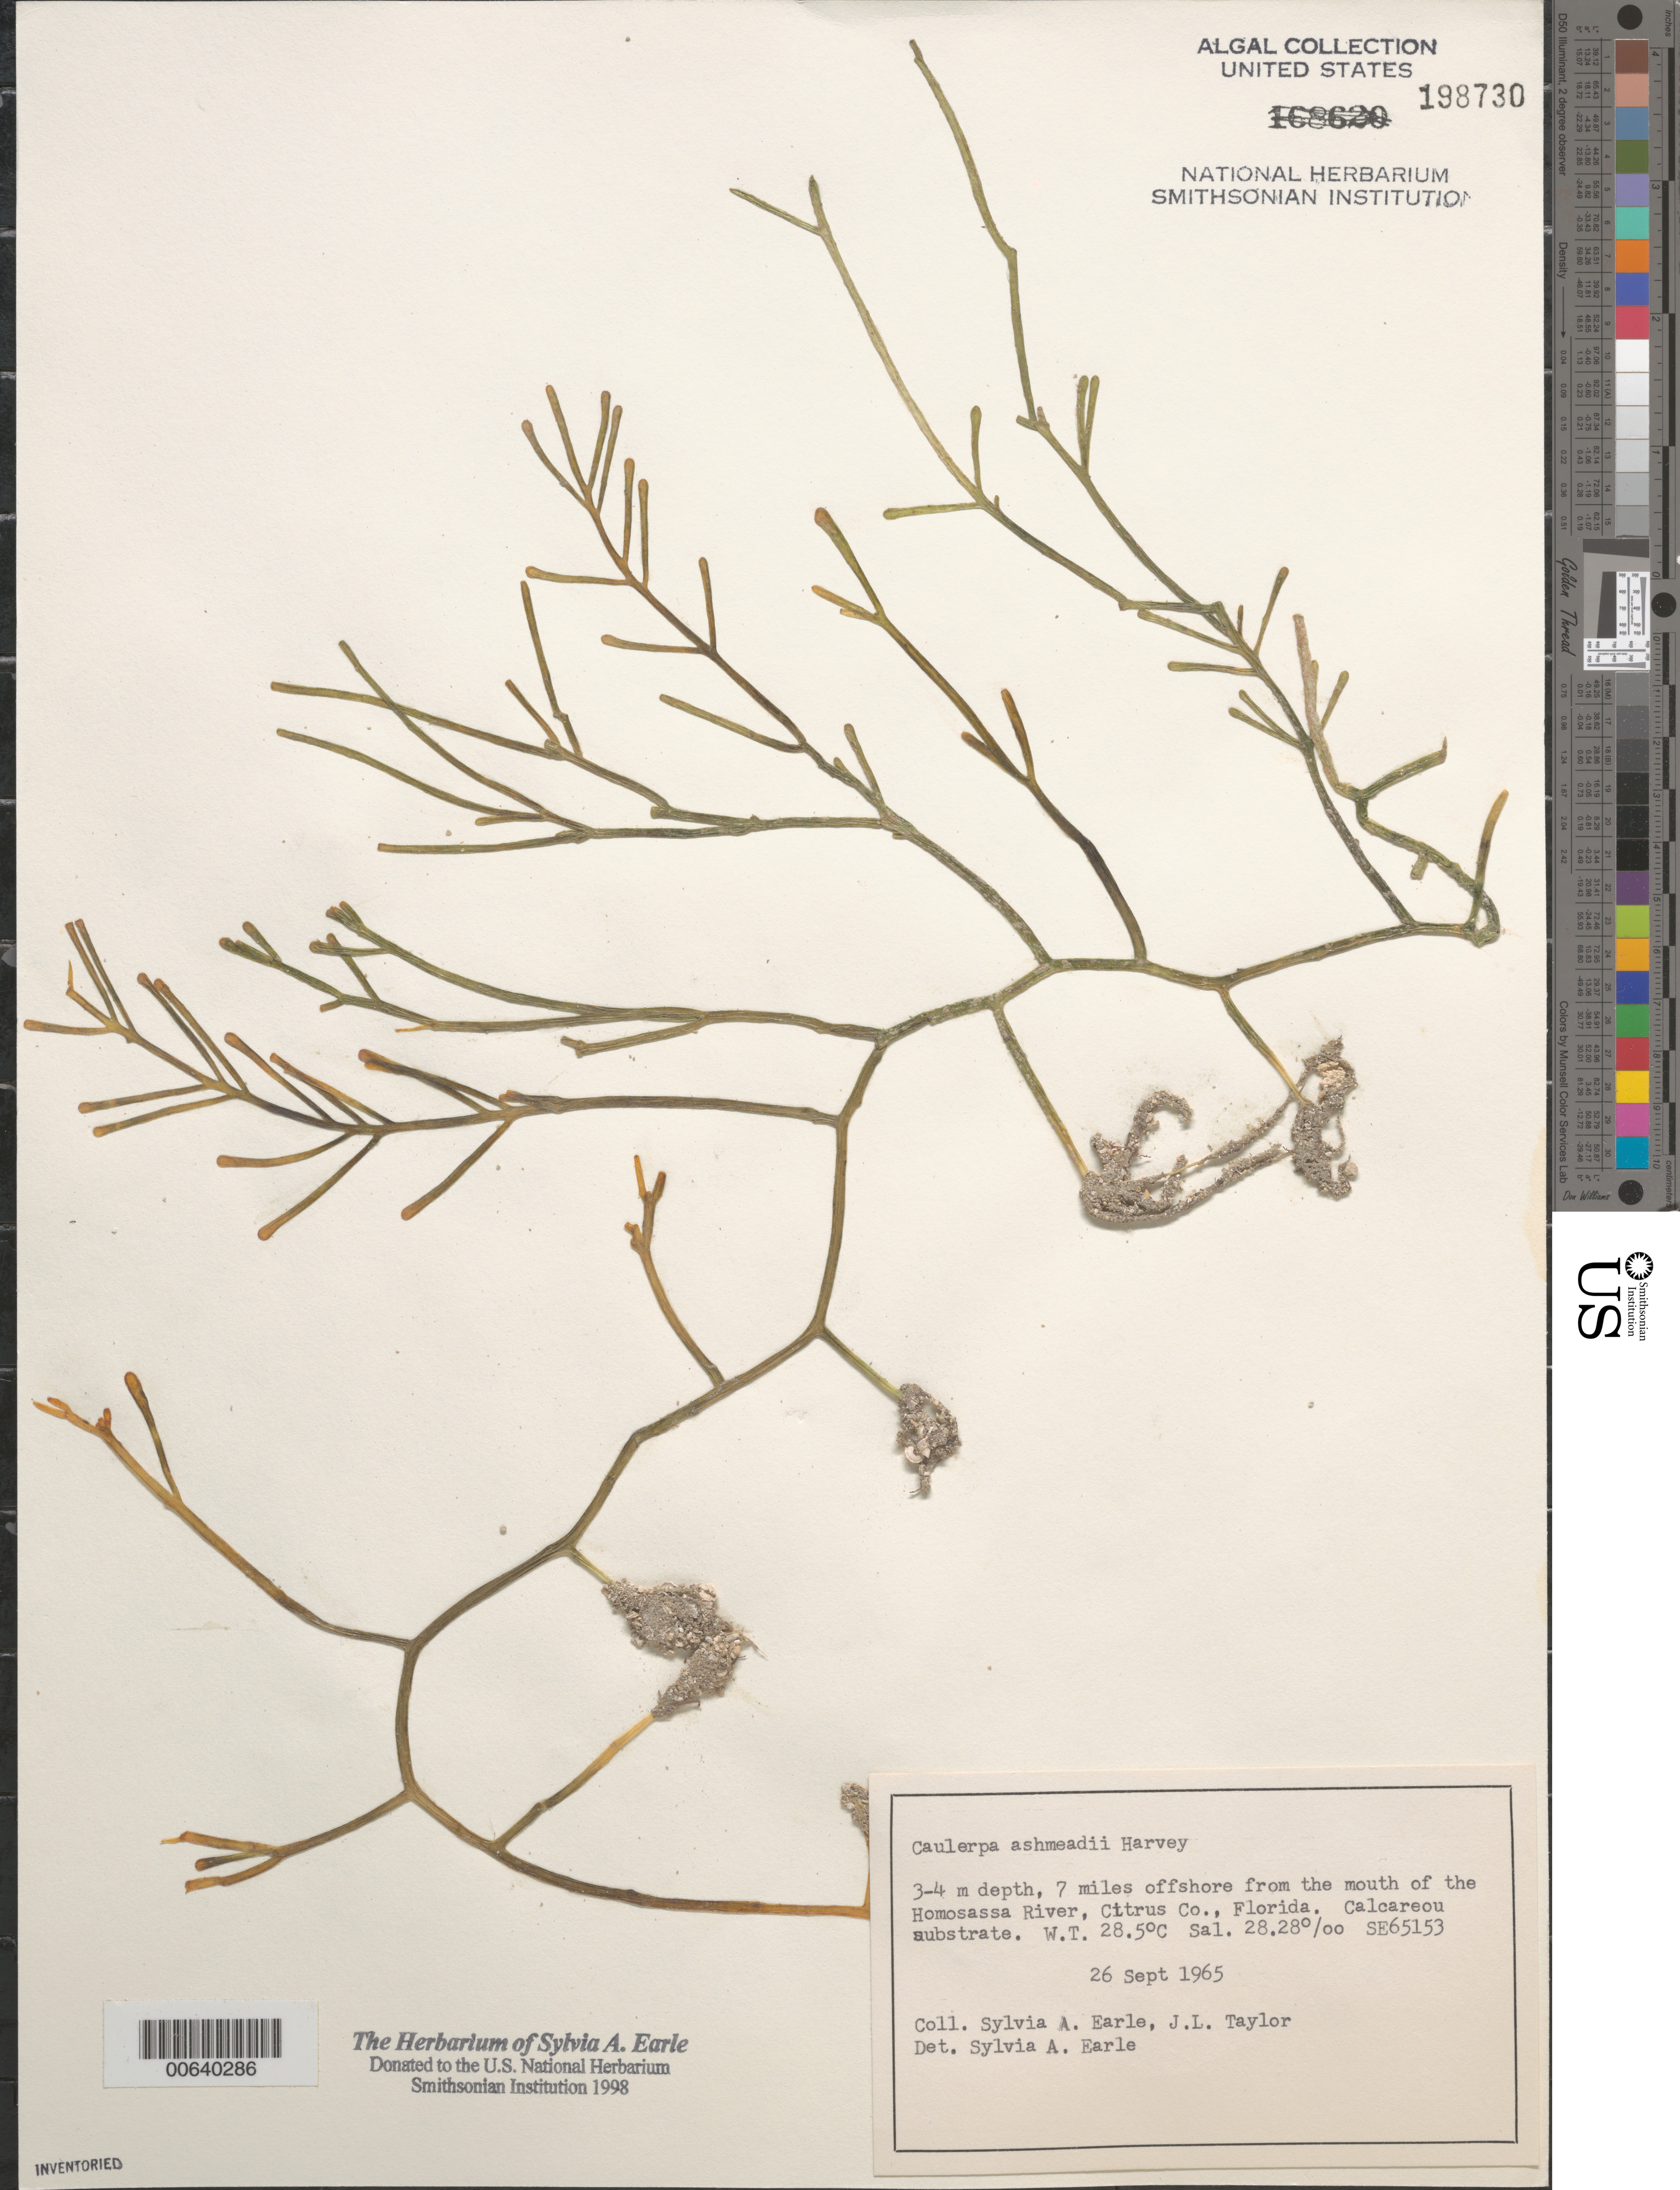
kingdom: Plantae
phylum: Chlorophyta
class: Ulvophyceae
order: Bryopsidales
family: Caulerpaceae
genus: Caulerpa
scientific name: Caulerpa ashmeadii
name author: Harv.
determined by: Earle, S. A.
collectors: S. A. Earle & J. L. Taylor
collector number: SE 65153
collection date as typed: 26 Sep 1965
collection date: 1965-09-26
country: United States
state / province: Florida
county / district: Citrus County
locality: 7 miles off Homosassa River mouth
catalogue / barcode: US 198730